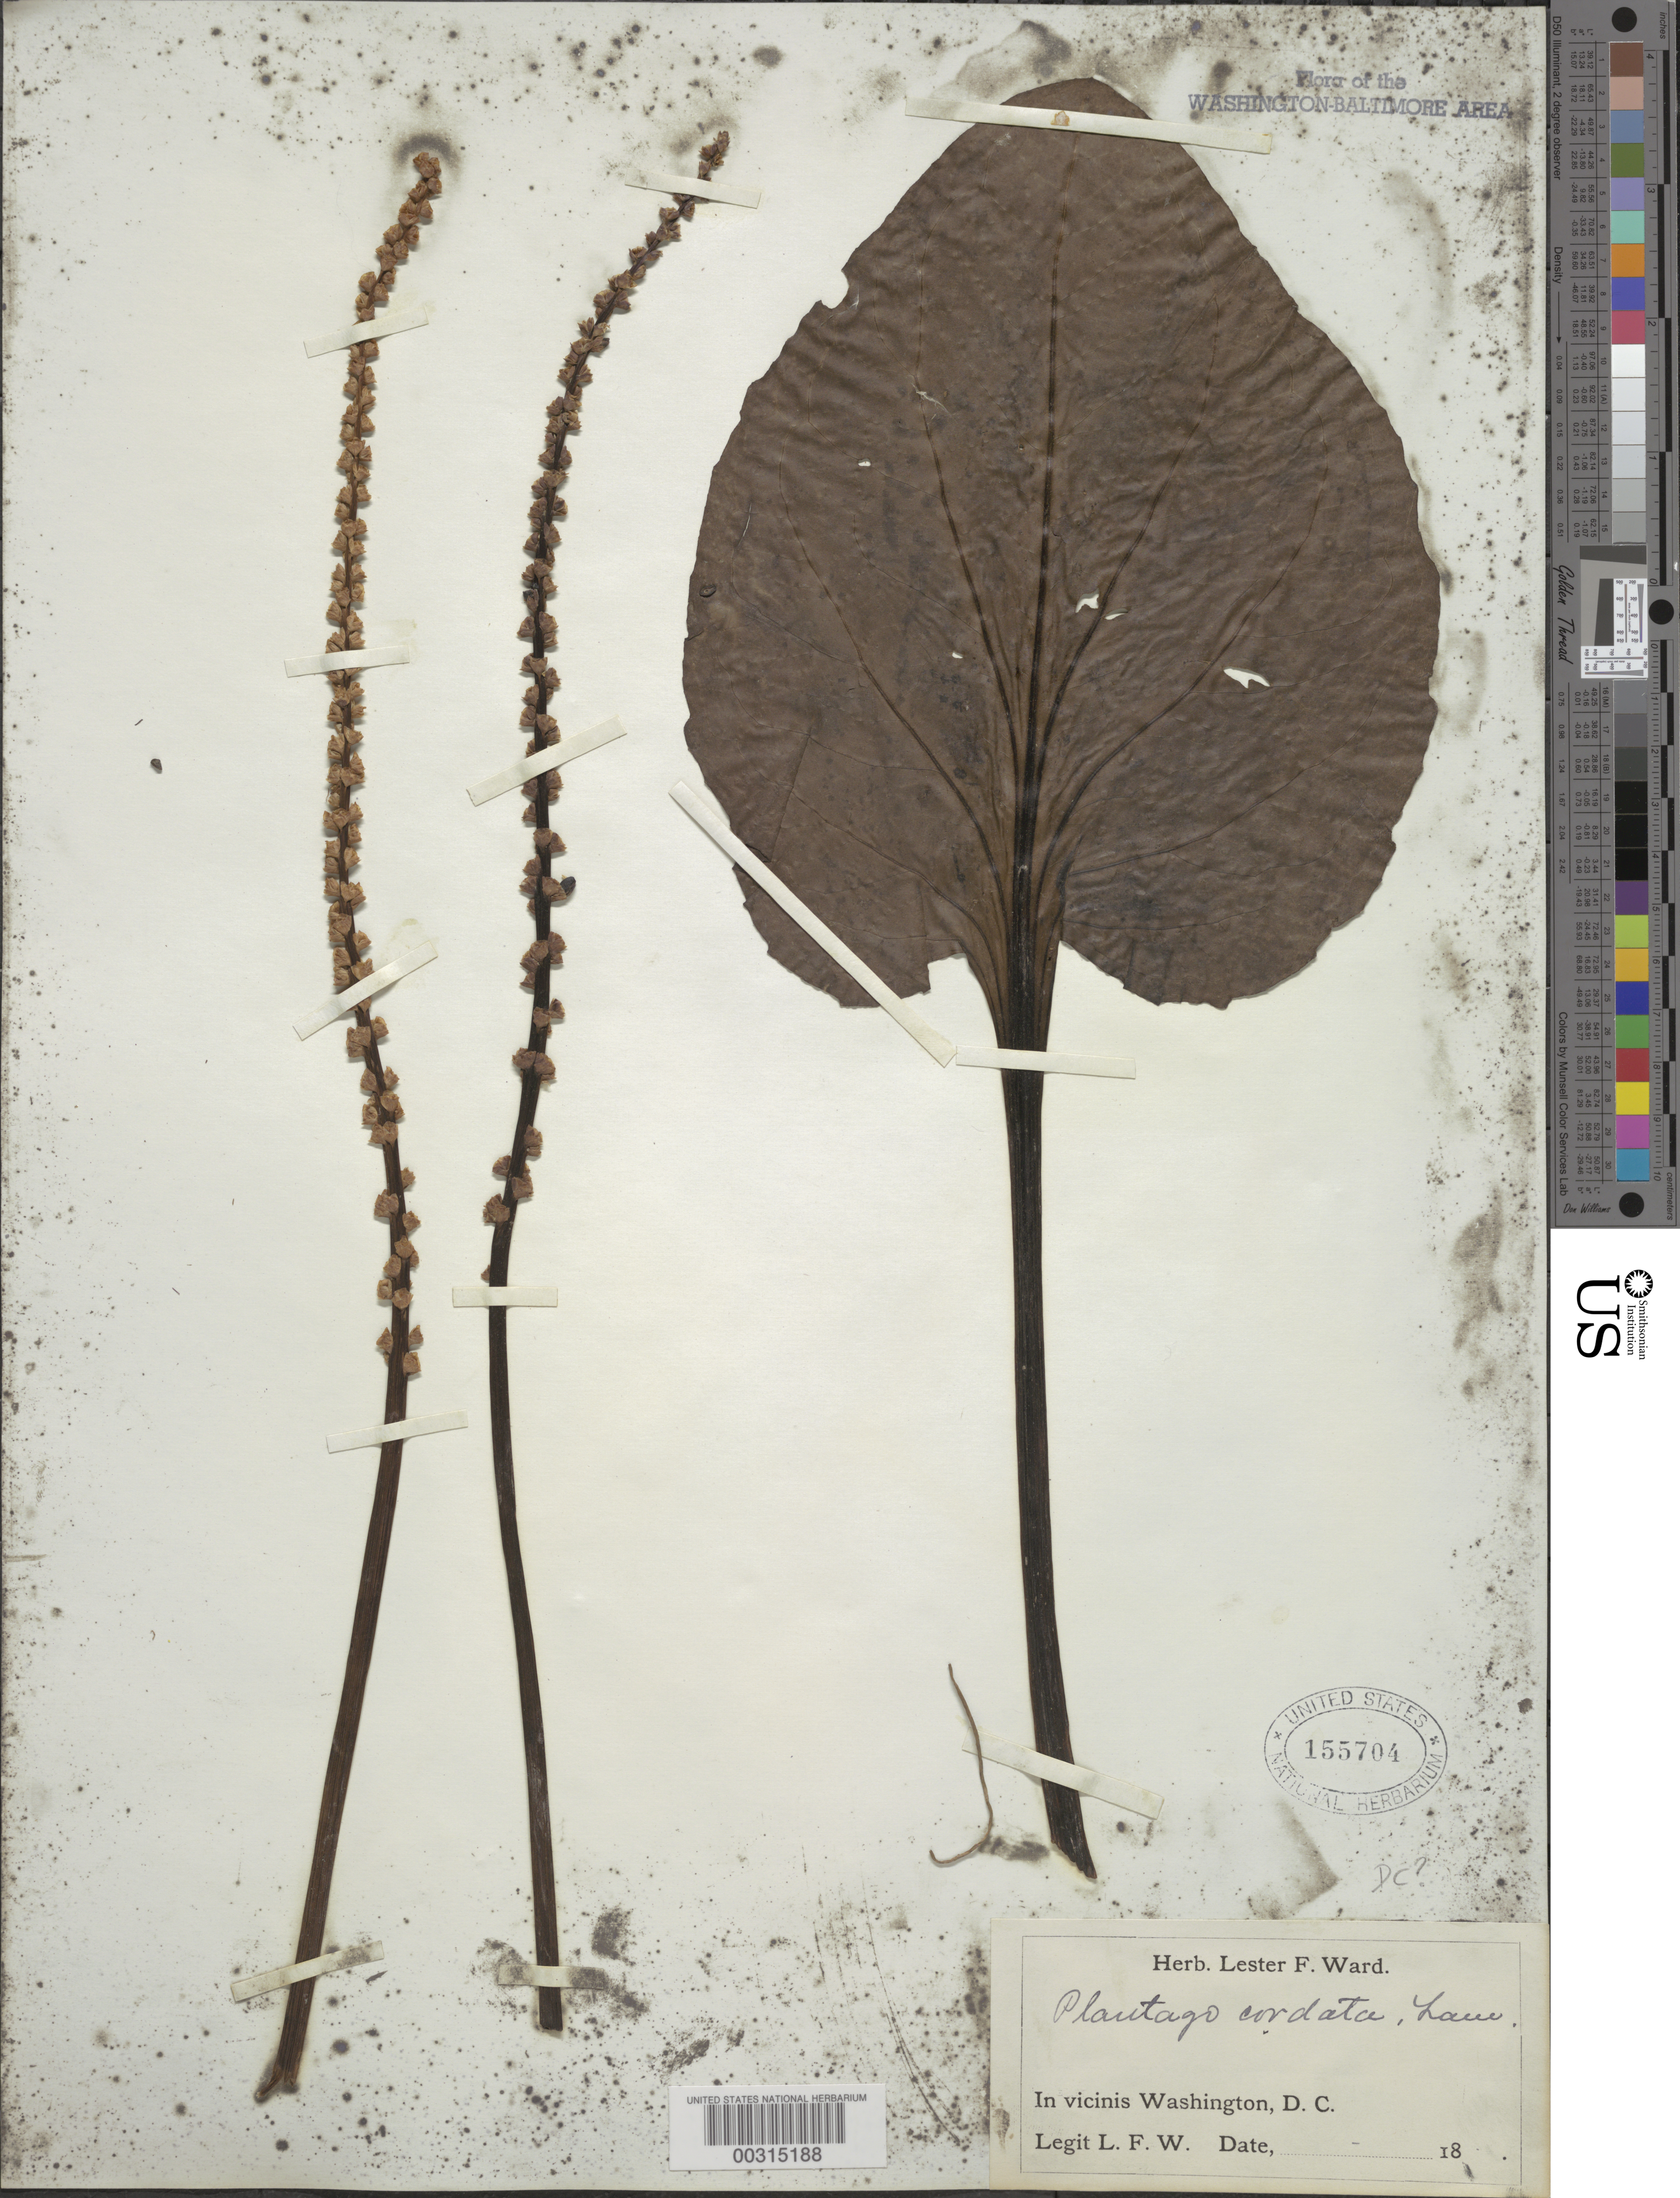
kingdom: Plantae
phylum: Tracheophyta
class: Magnoliopsida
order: Lamiales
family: Plantaginaceae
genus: Plantago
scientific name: Plantago cordata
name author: Lam.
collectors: L. F. Ward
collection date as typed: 18--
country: United States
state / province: District of Columbia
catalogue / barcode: US 155704